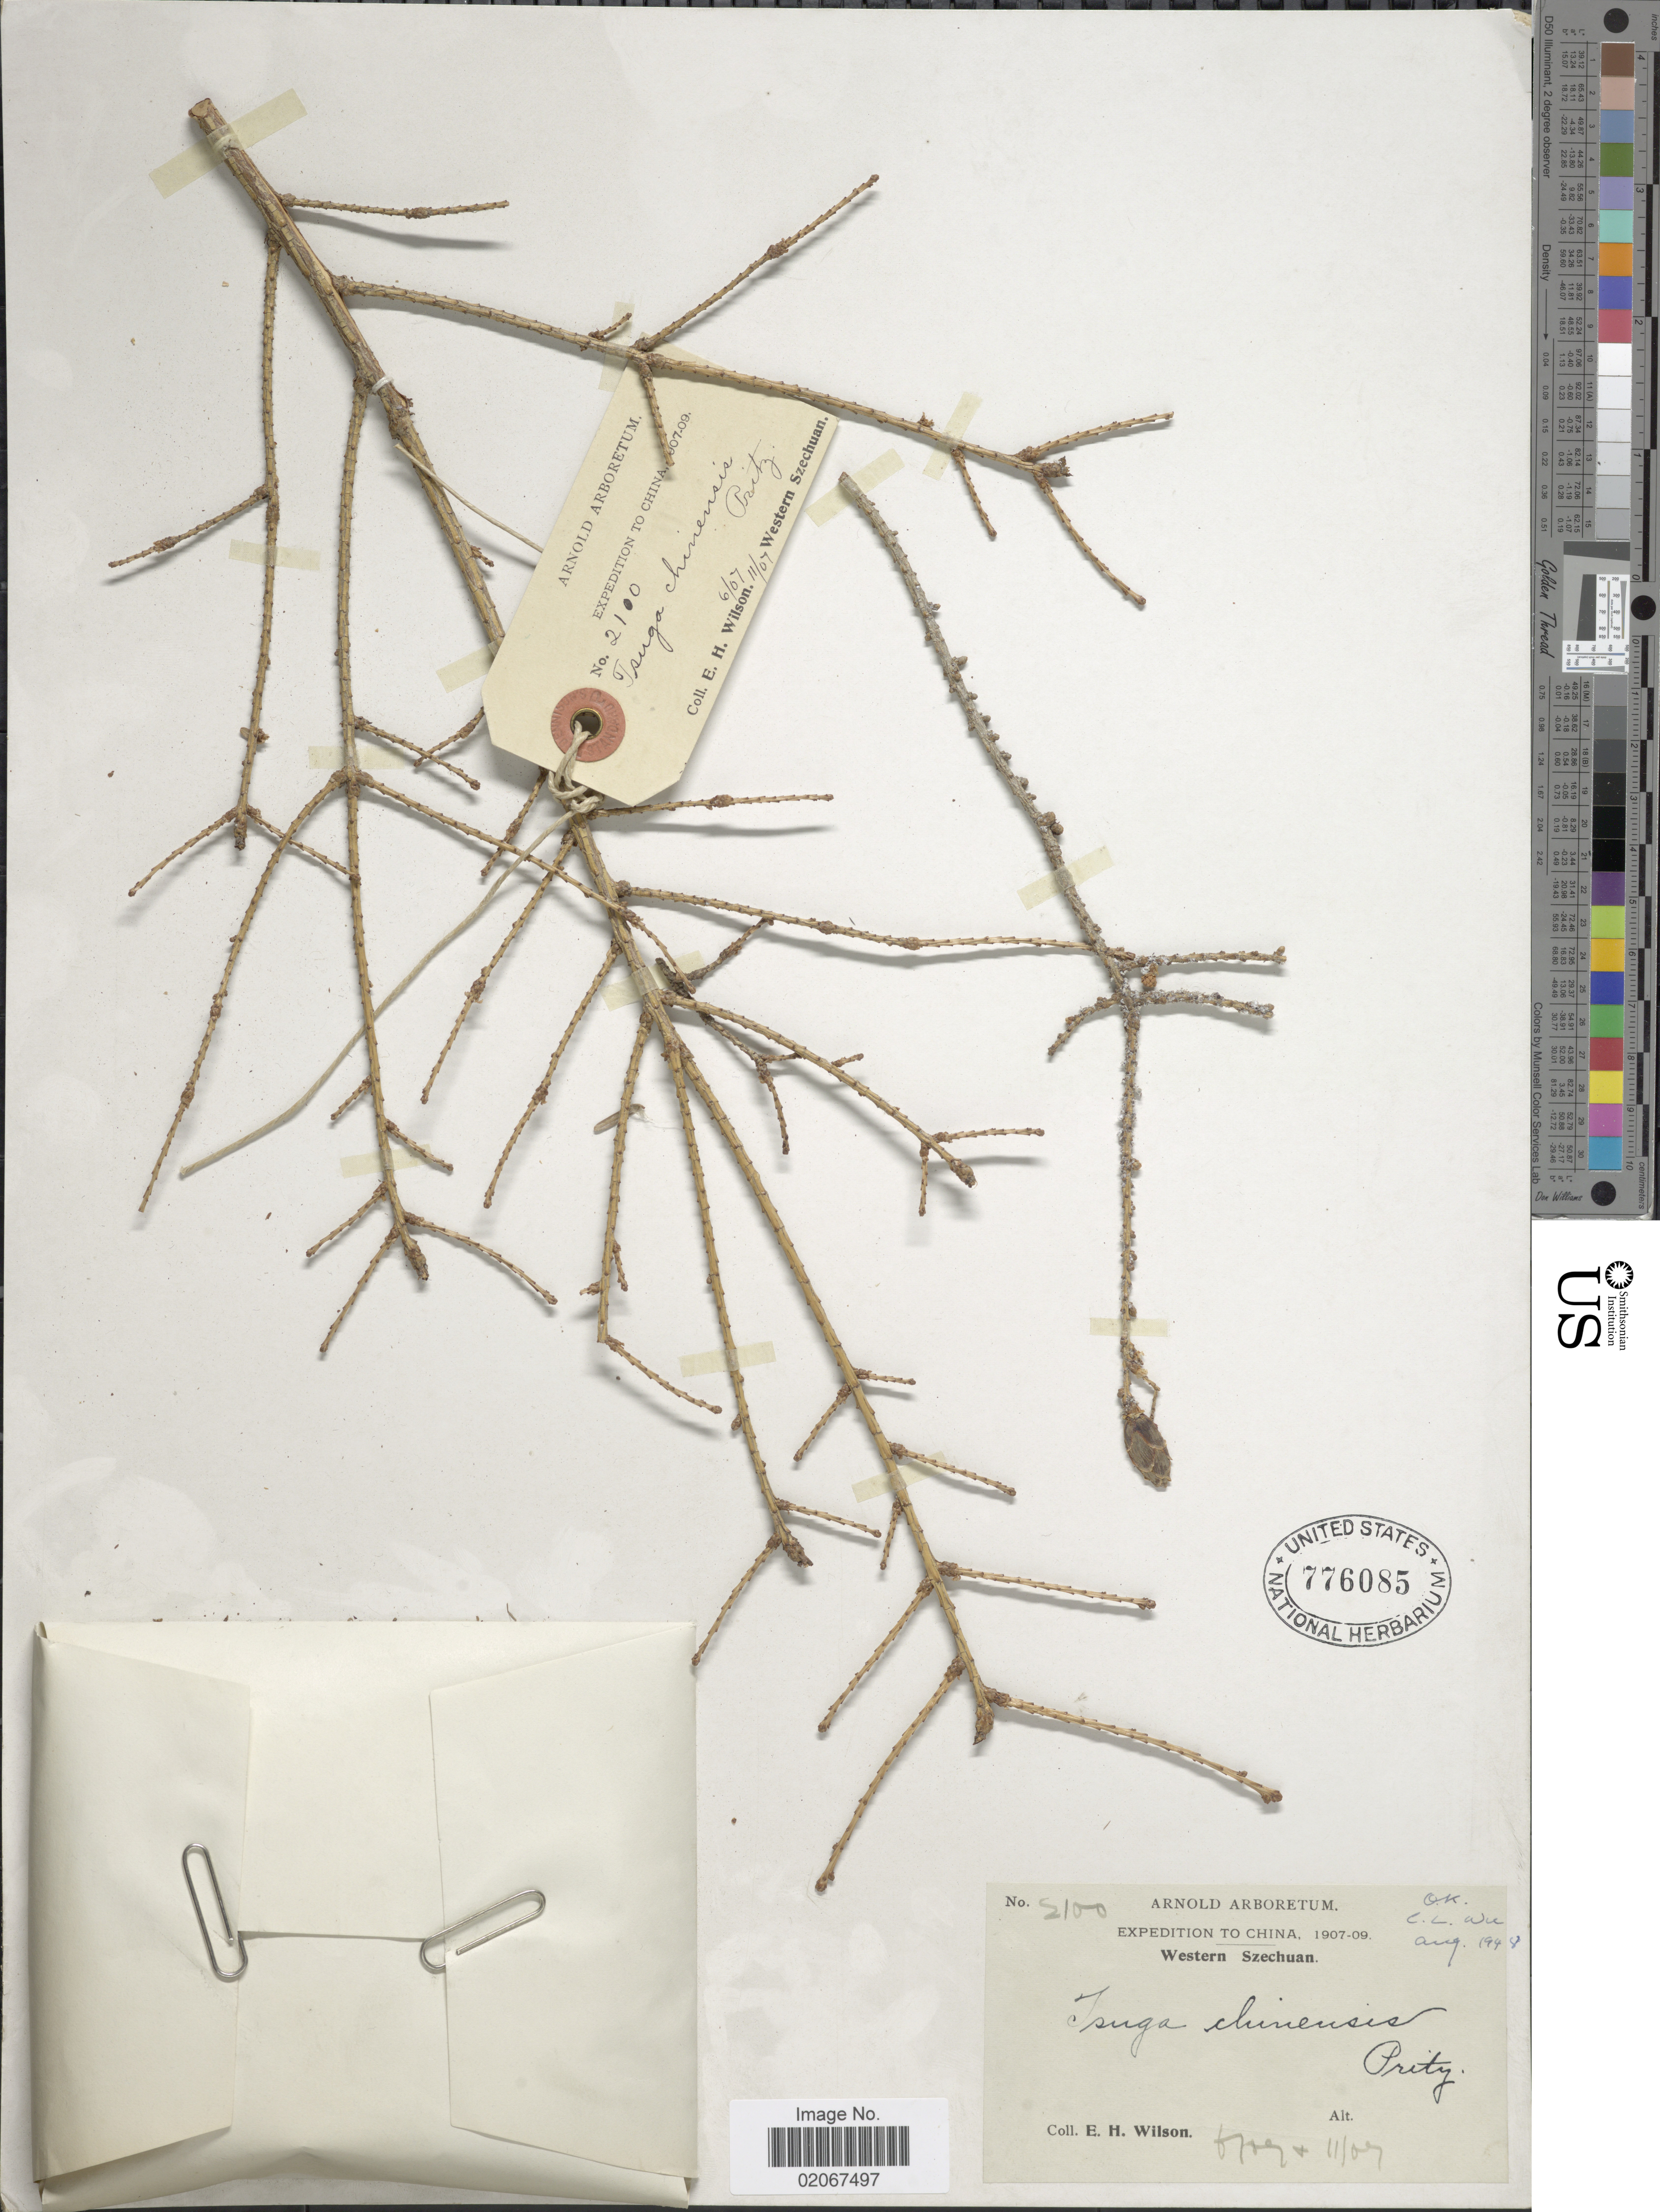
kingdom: Plantae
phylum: Tracheophyta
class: Pinopsida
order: Pinales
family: Pinaceae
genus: Tsuga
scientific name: Tsuga chinensis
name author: (Franch.) Pritz.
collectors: E. Wilson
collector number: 2100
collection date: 1907-06/1907-11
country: China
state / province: Sichuan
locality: Western Szechuan.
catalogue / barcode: US 776085